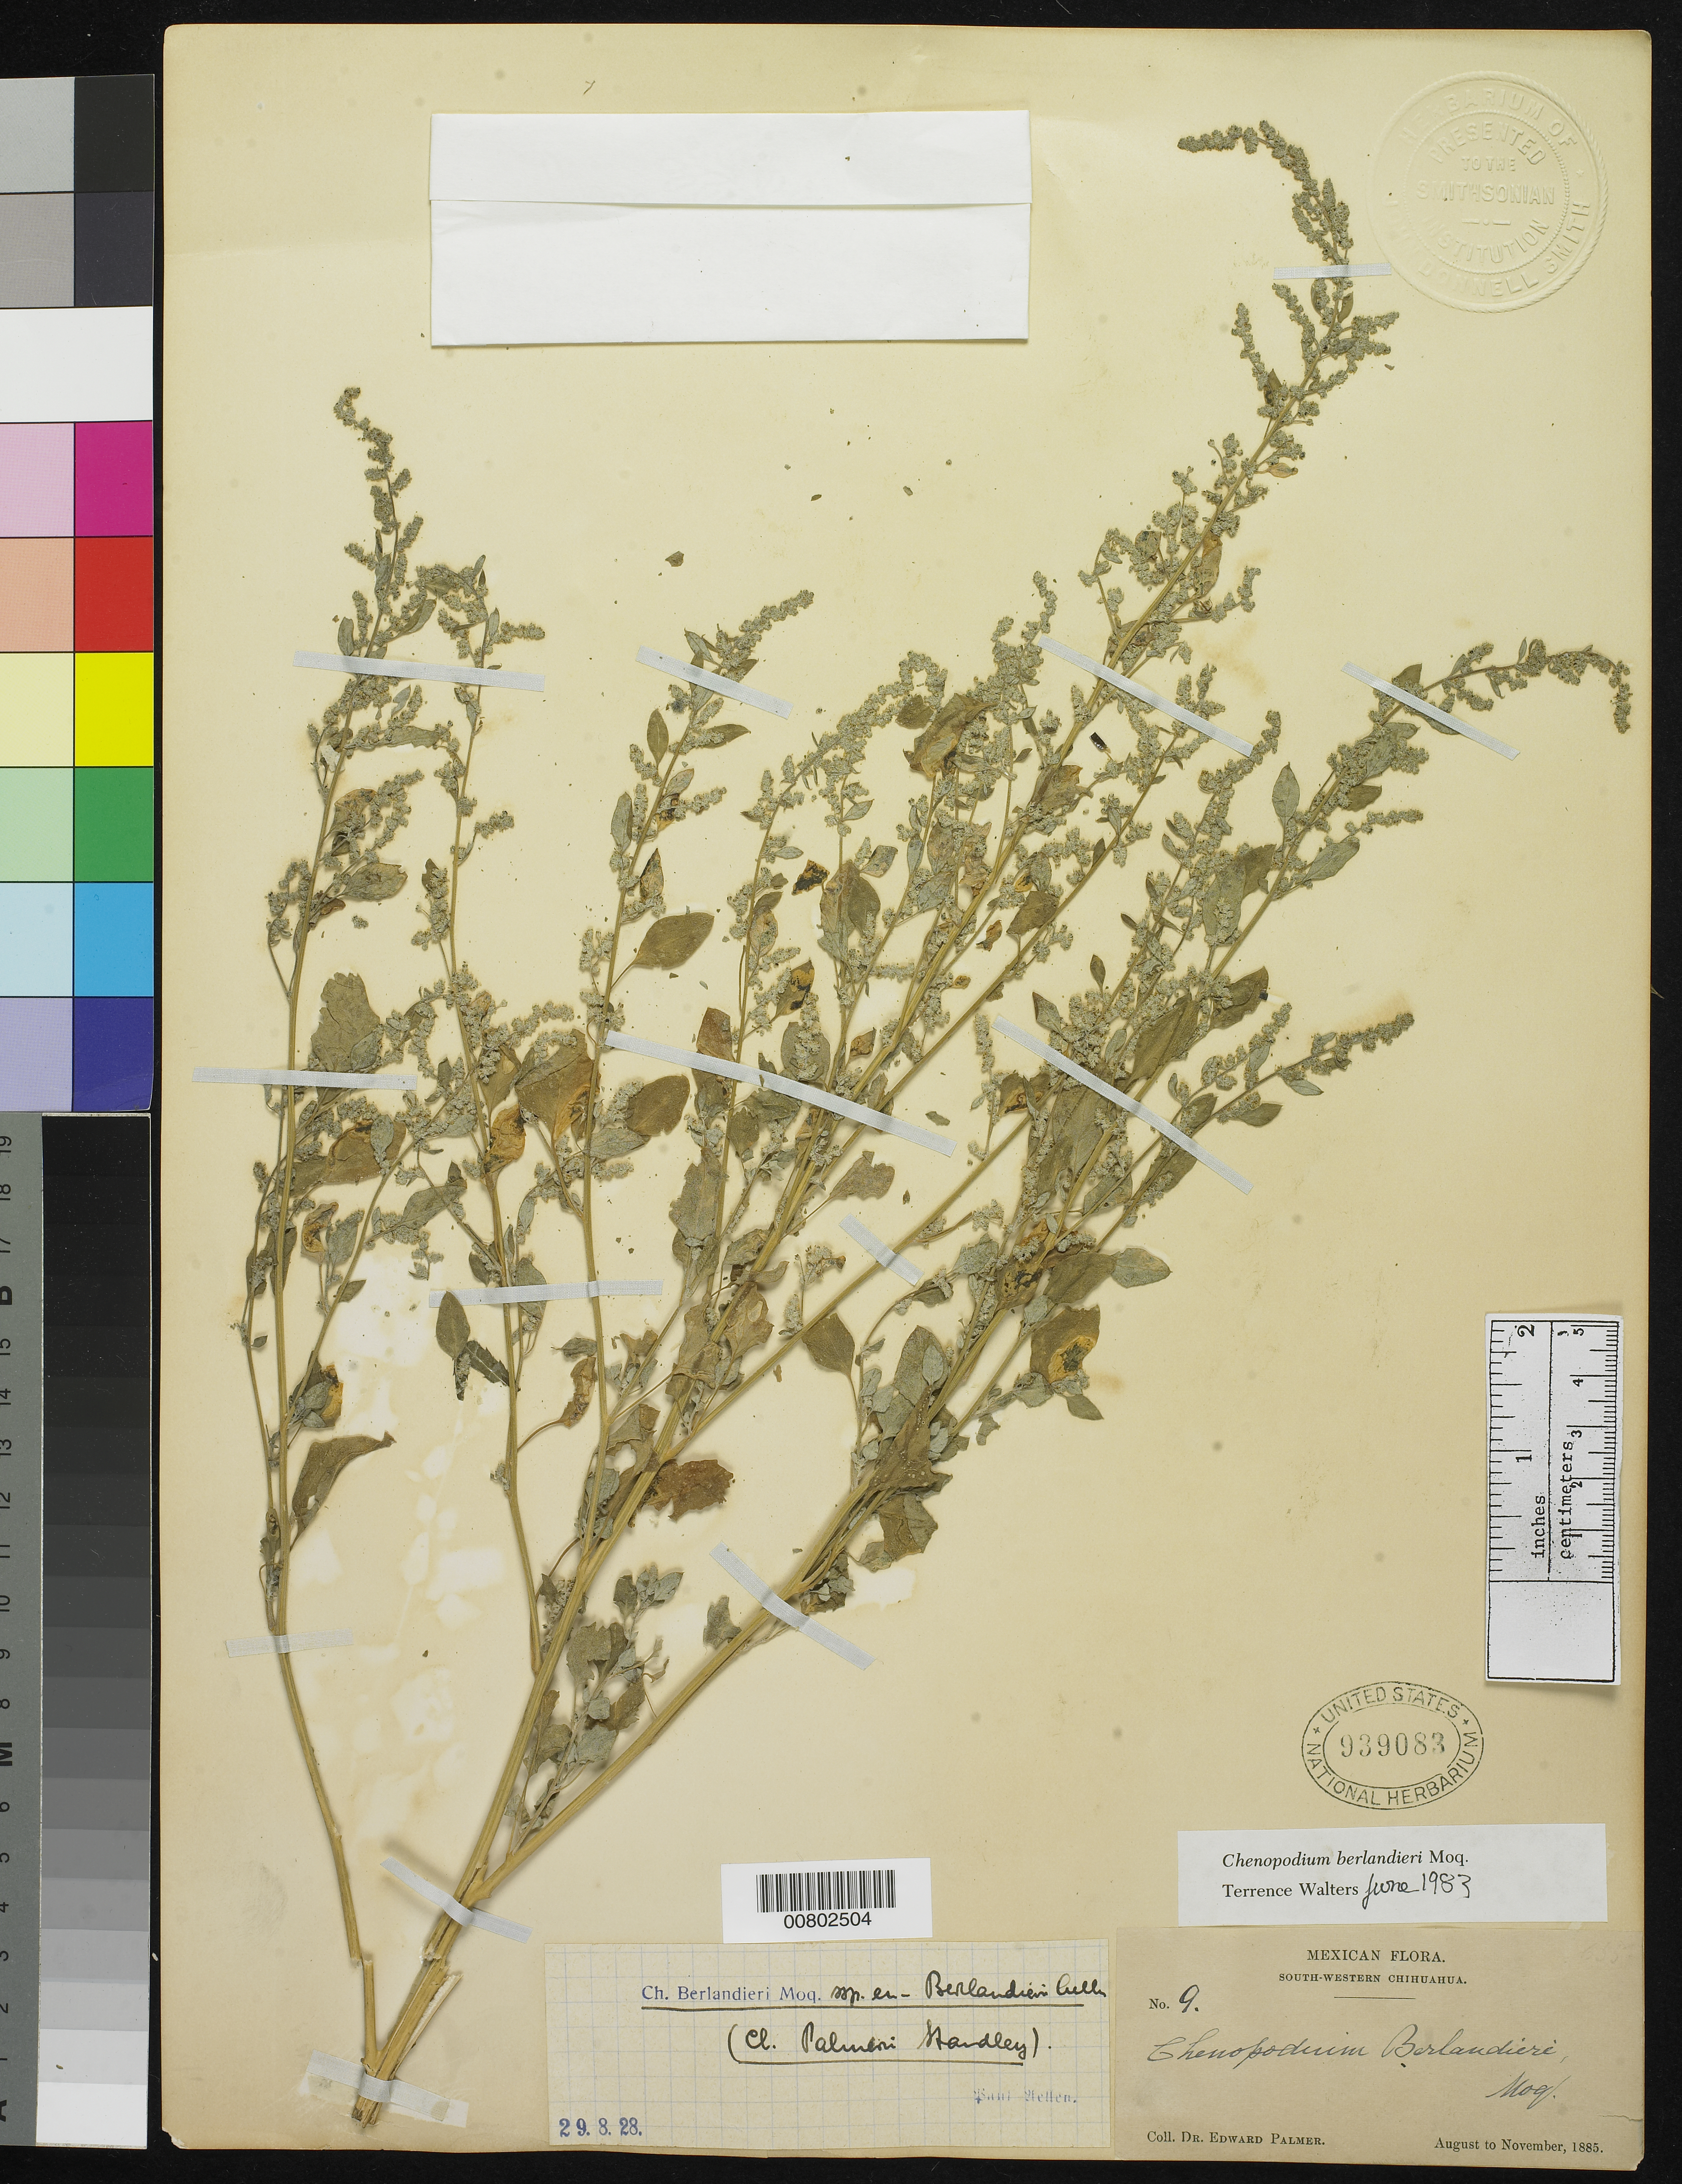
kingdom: Plantae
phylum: Tracheophyta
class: Magnoliopsida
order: Caryophyllales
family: Amaranthaceae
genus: Chenopodium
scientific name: Chenopodium berlandieri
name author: Moq.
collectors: E. Palmer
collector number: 9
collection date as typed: Aug 1885 to -- Nov 1885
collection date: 1885-08/1885-11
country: Mexico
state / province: Chihuahua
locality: SW Chihuahua.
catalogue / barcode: US 939083